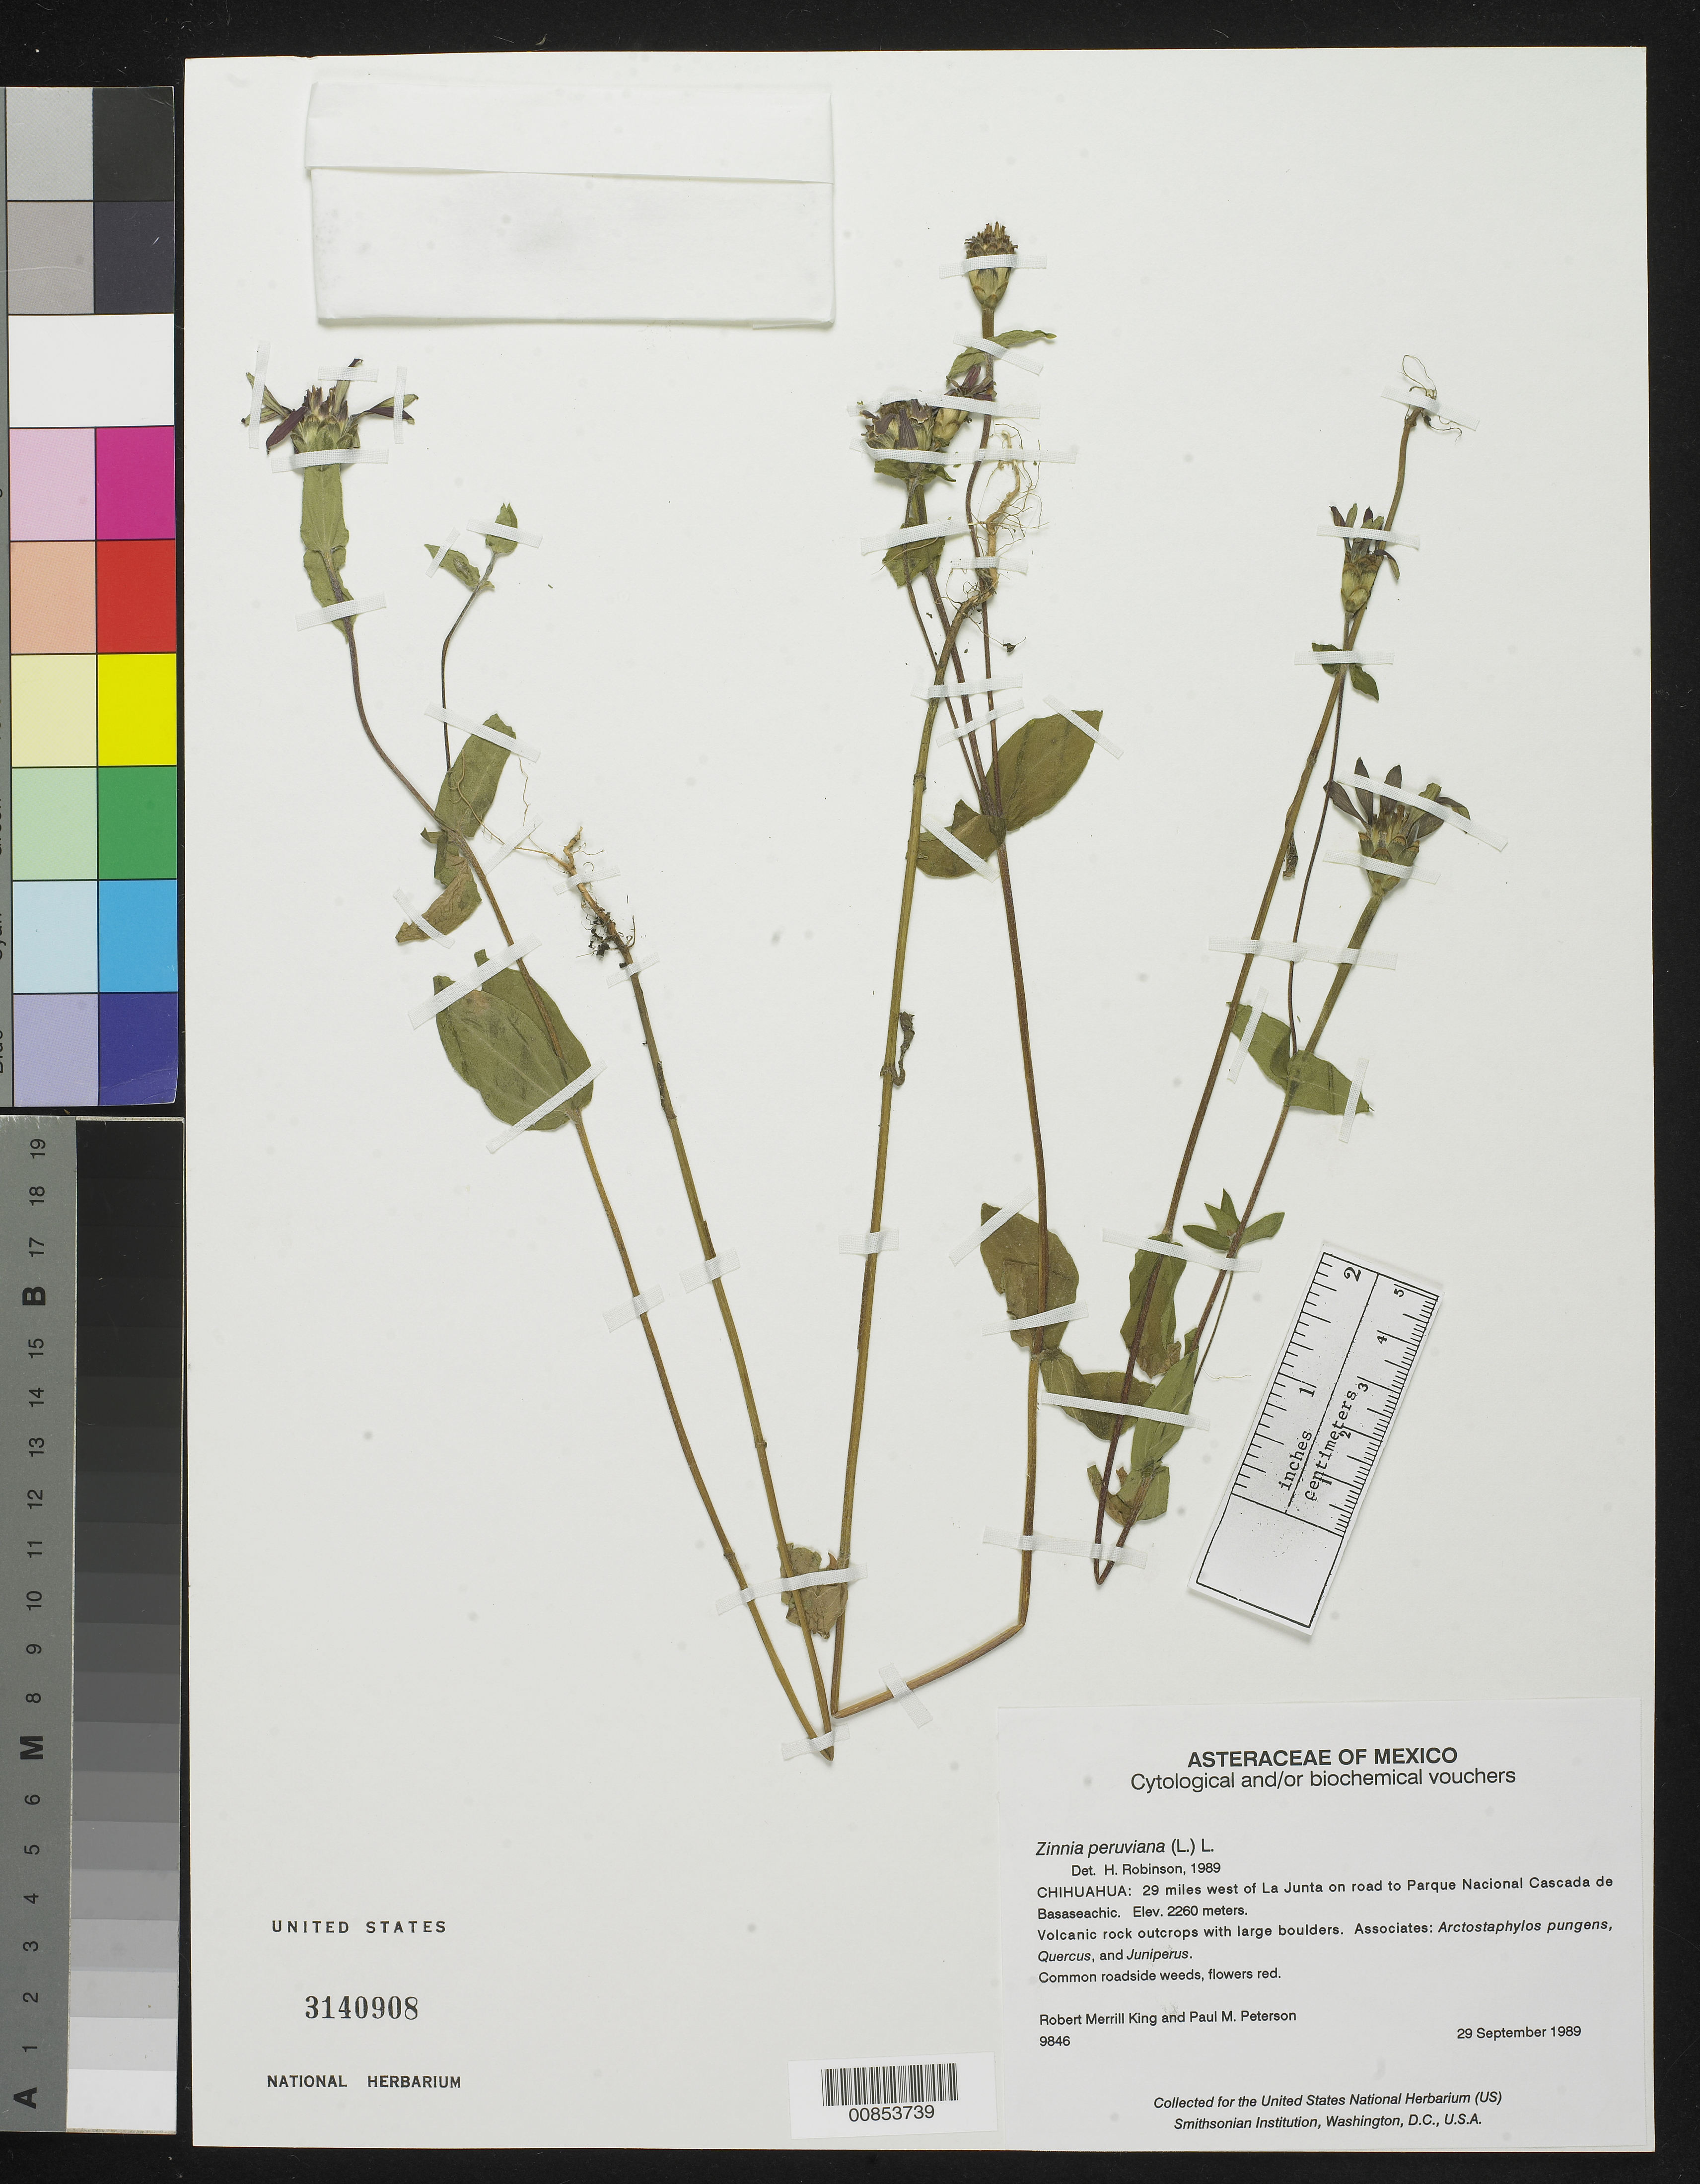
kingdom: Plantae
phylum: Tracheophyta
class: Magnoliopsida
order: Asterales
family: Asteraceae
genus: Zinnia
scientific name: Zinnia peruviana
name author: (L.) L.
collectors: R. M. King & P. M. Peterson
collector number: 9846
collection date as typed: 29 Sep 1989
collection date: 1989-09-29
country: Mexico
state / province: Chihuahua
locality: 29 miles west of La Junta on road to Parque Nacional Cascada de Basaseachic.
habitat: Volcanic rock outcrops with large boulders. Associates: Arctostaphylos pungens, Quercus, and Juniperus.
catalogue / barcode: US 3140908